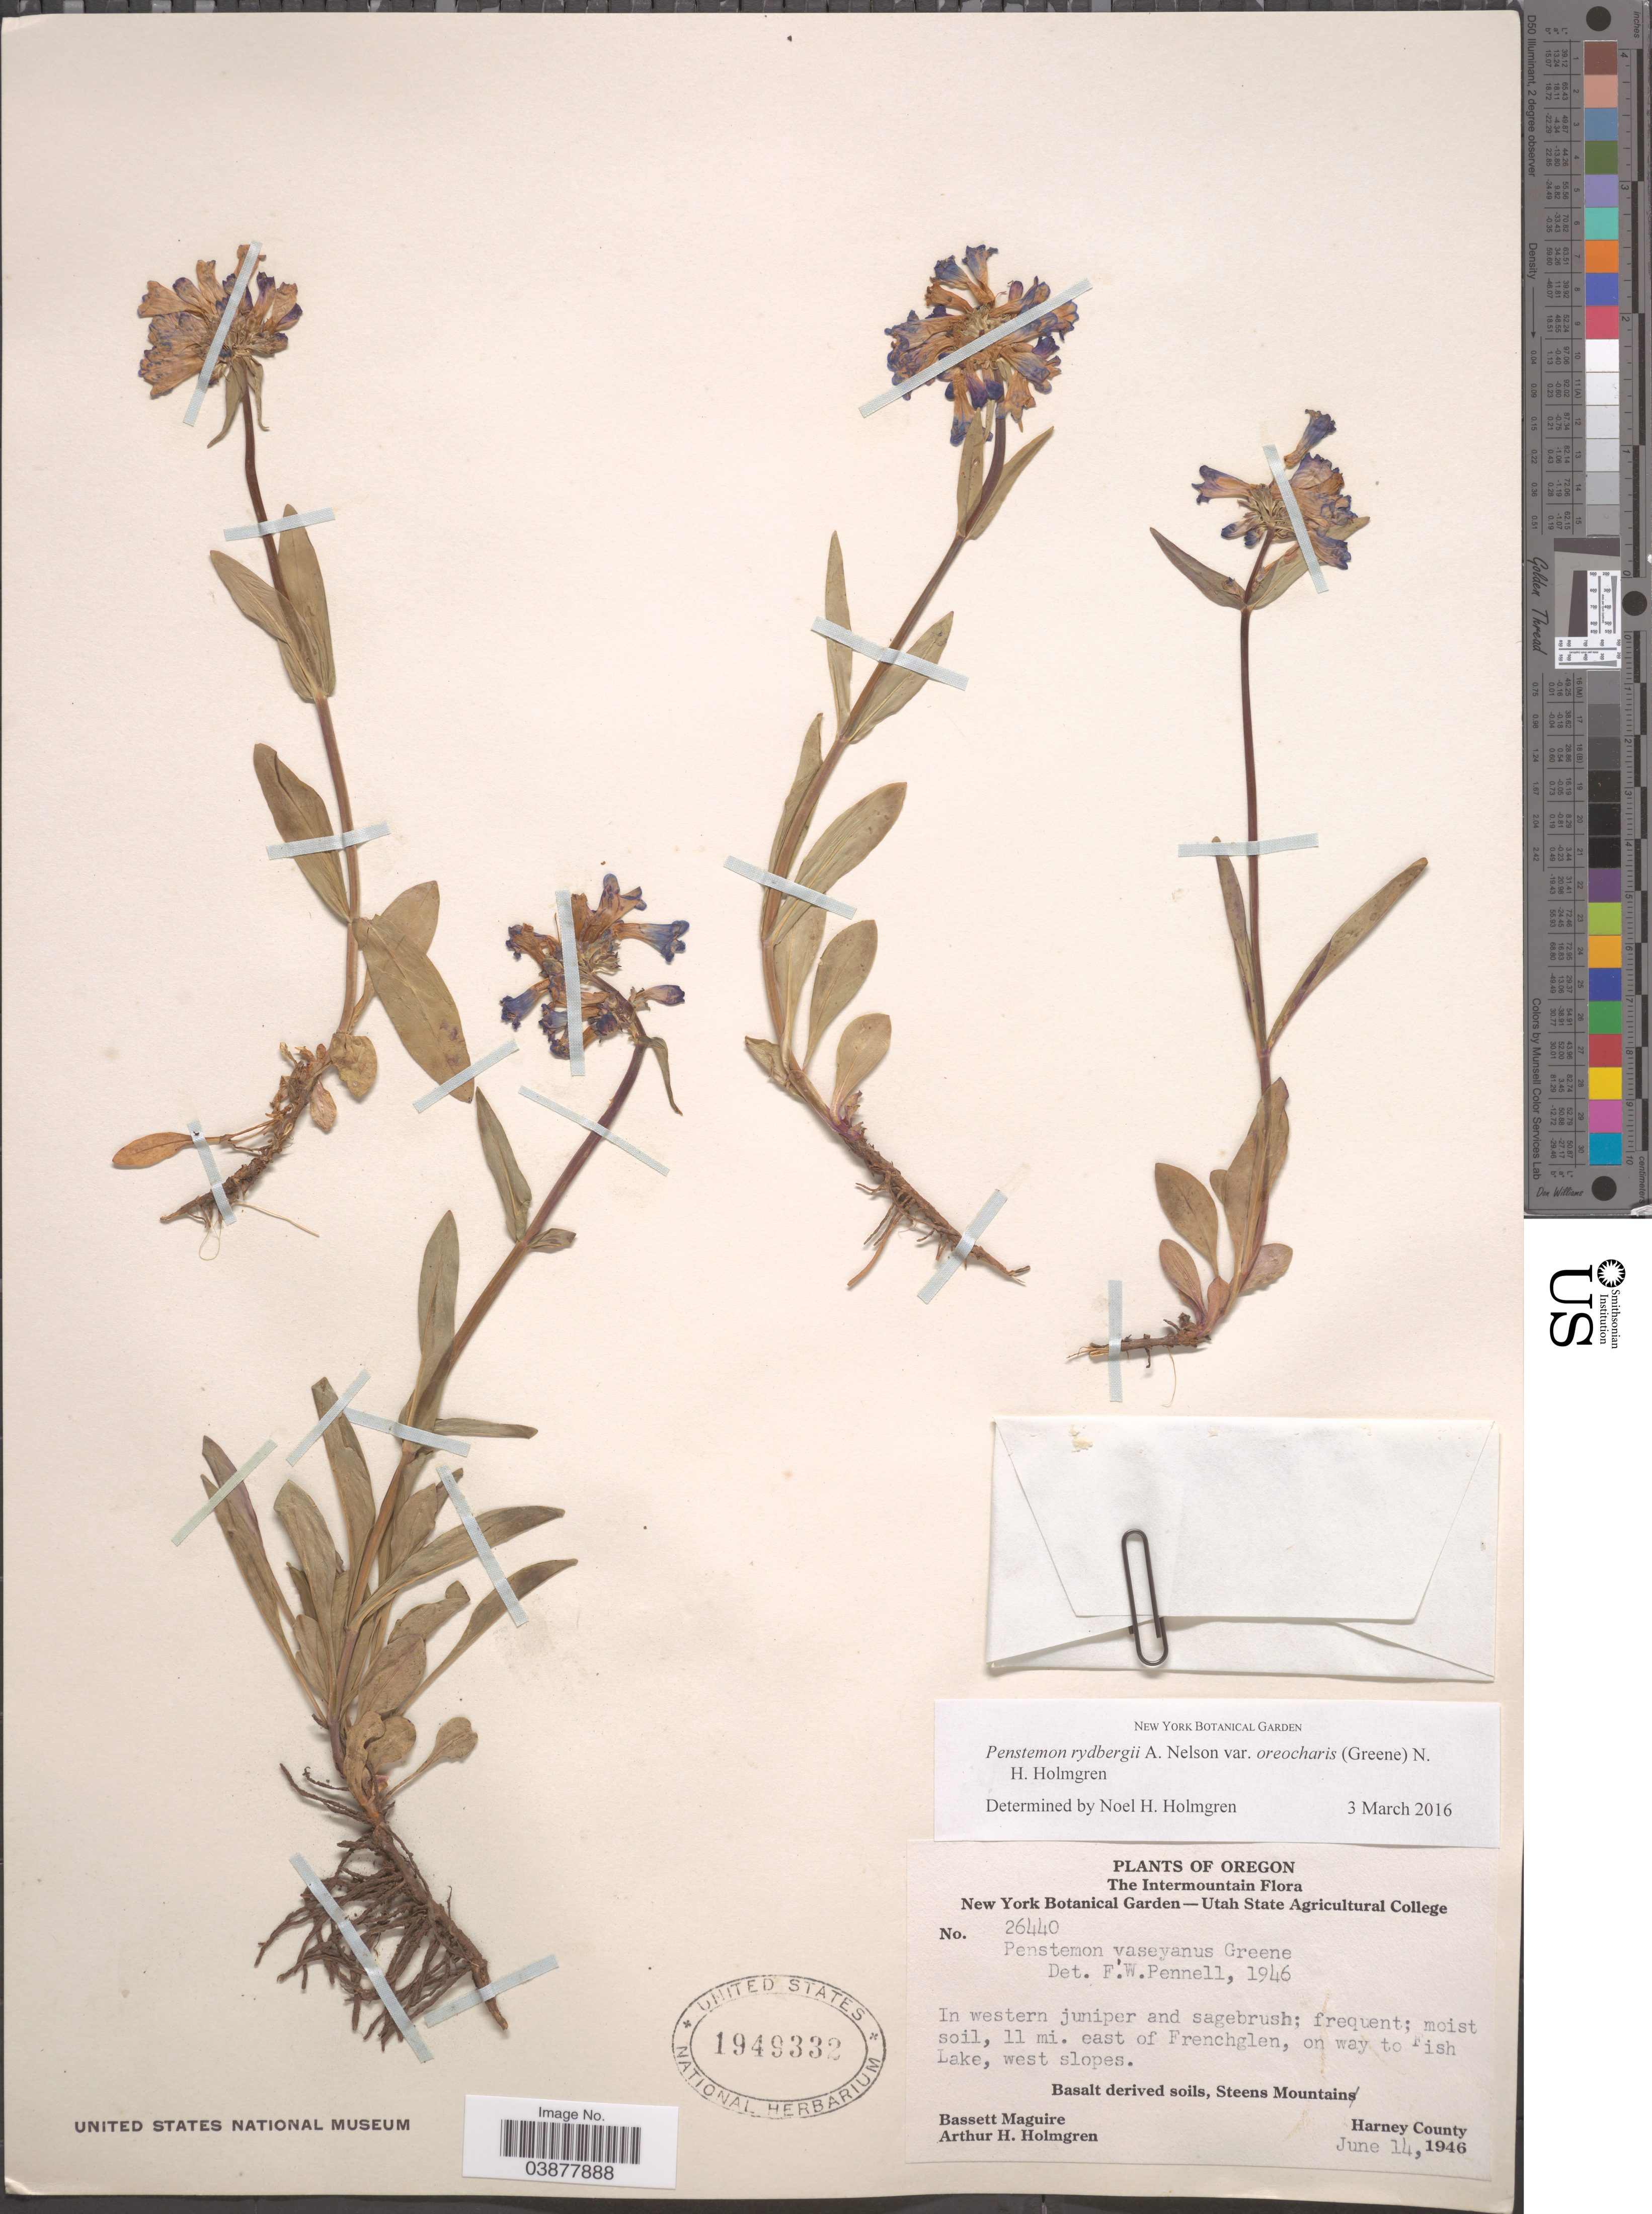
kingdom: Plantae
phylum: Tracheophyta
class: Magnoliopsida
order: Lamiales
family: Plantaginaceae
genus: Penstemon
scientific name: Penstemon rydbergii var. oreocharis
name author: (Greene) N.H. Holmgren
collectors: B. Maguire & A. H. Holmgren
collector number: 26440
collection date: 1946-06-14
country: United States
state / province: Oregon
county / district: Harney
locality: The Intermountain. Moist soil, 11 mi. east of Frenchglen, on way to Fish Lake, west slopes. Basalt derived soils, Steens Mountains. Harney County.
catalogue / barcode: US 1949332